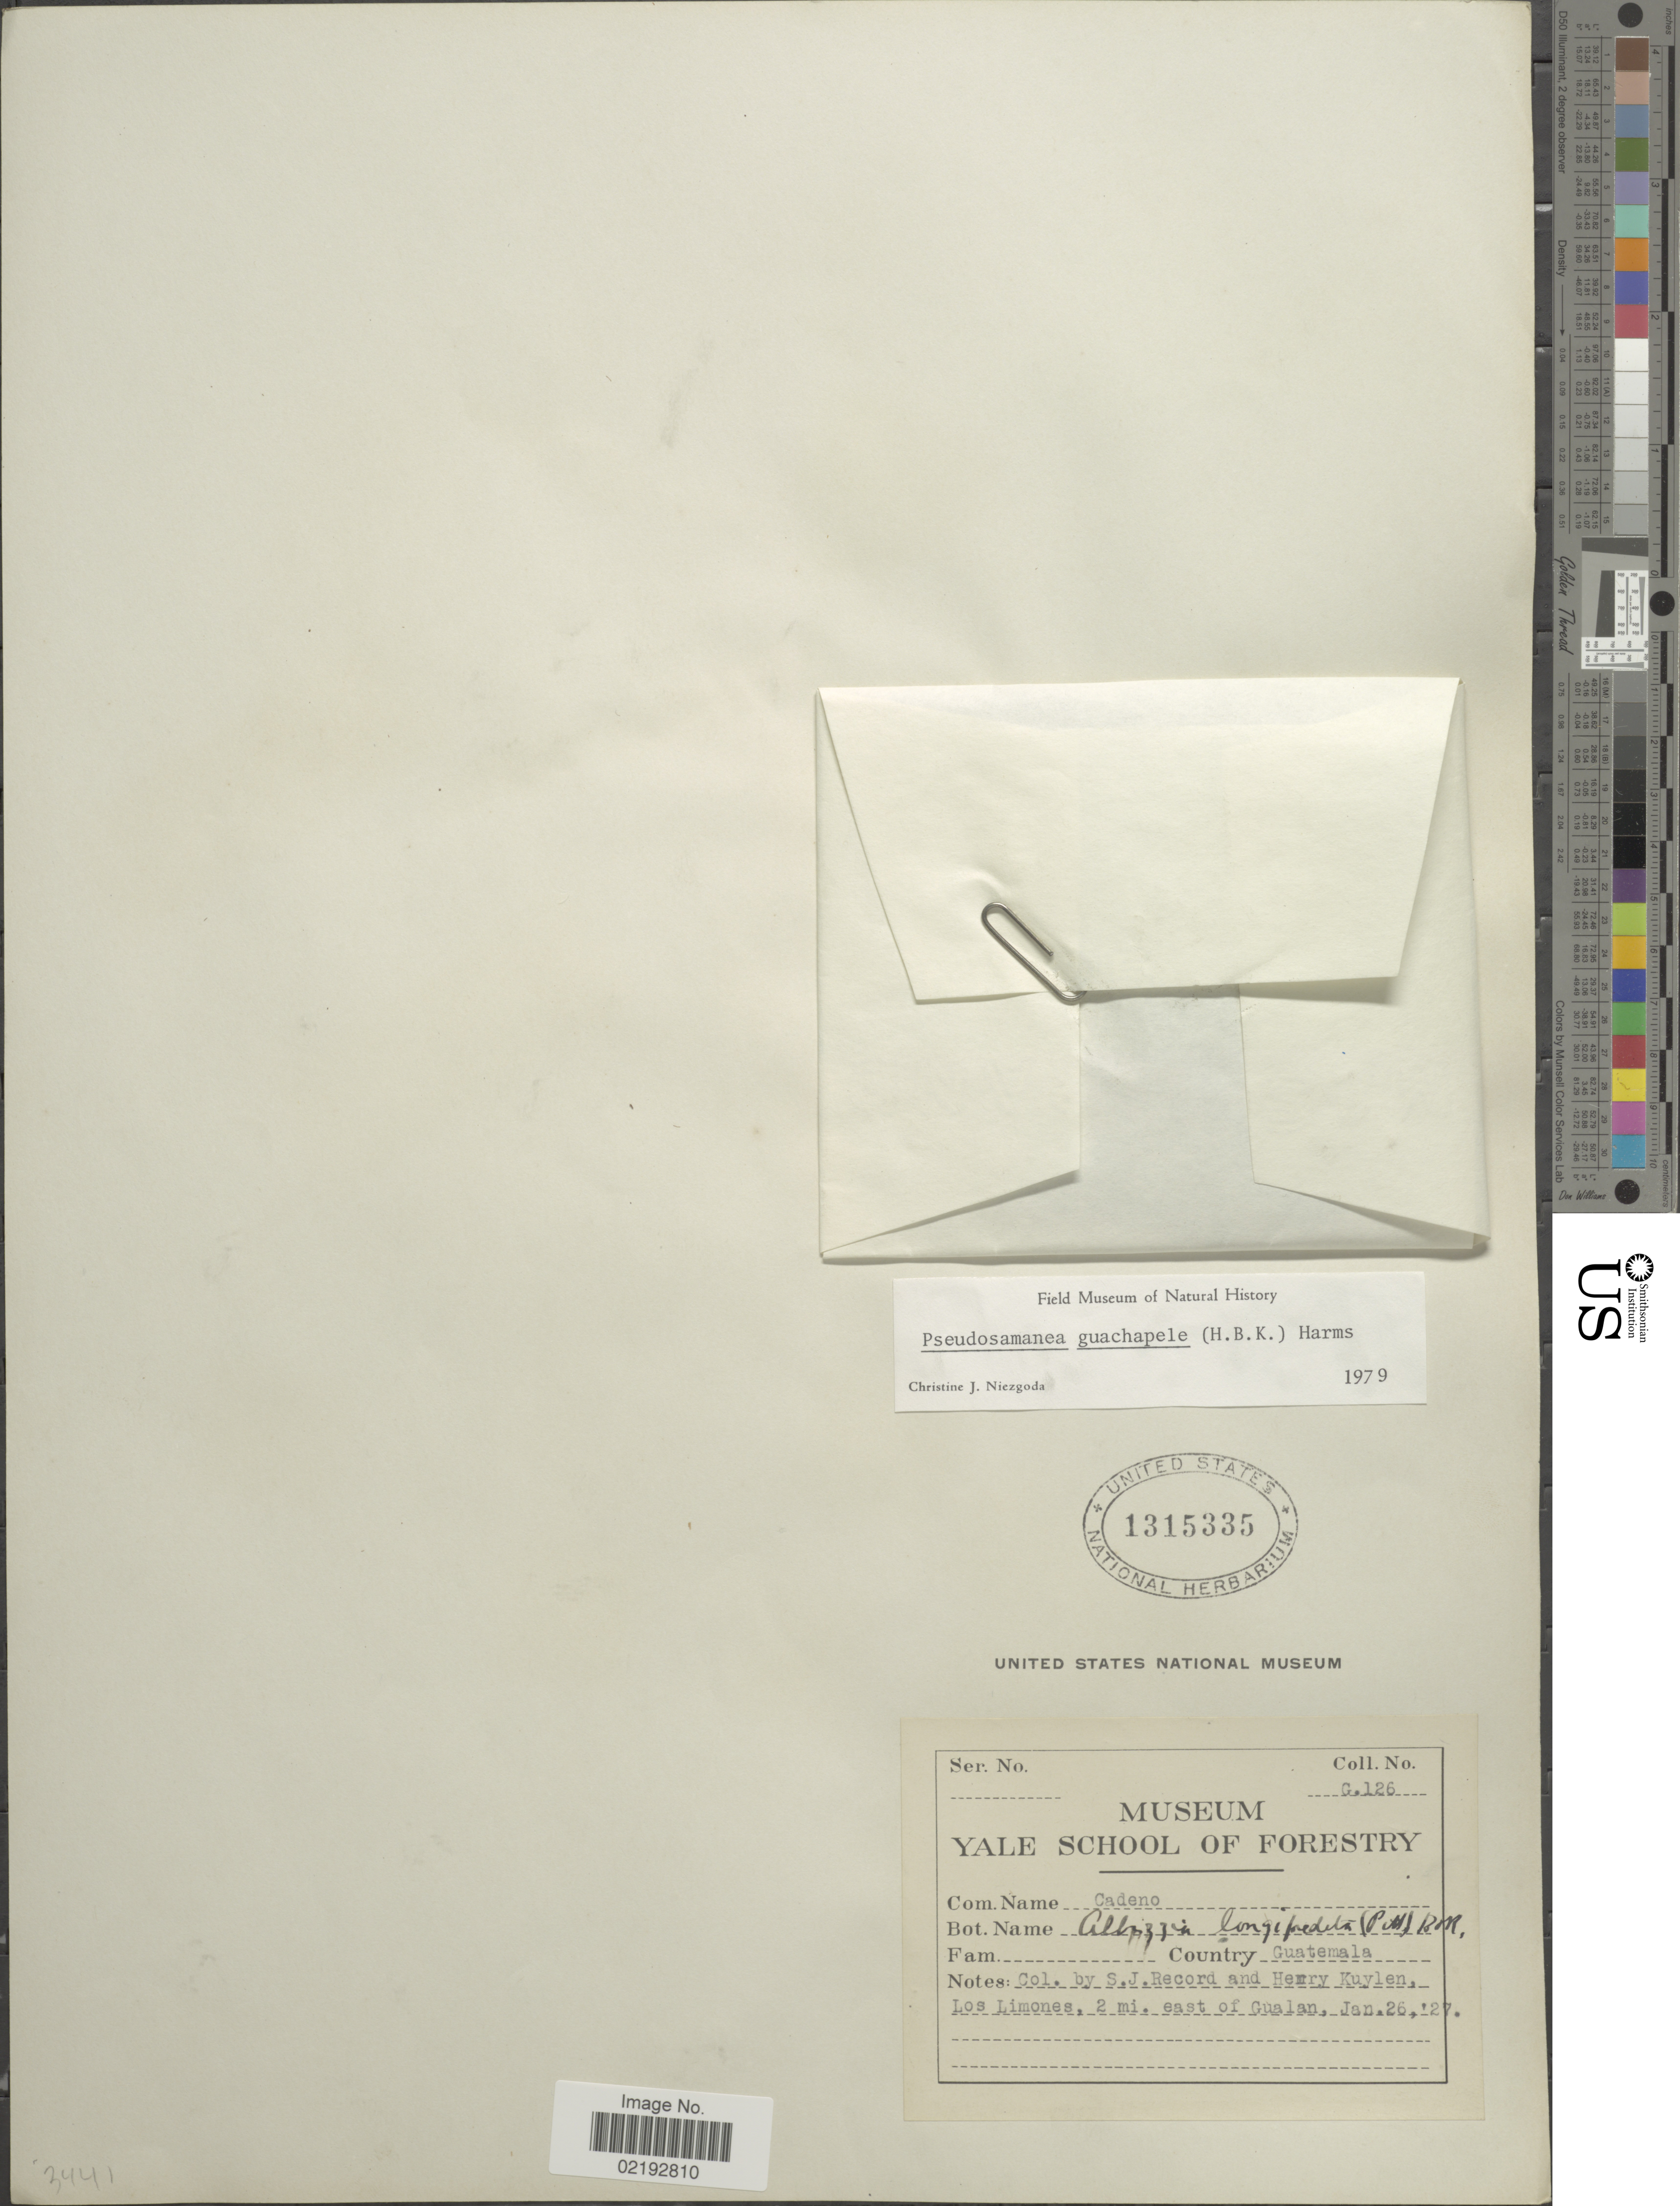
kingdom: Plantae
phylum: Tracheophyta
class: Magnoliopsida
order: Fabales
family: Fabaceae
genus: Pseudosamanea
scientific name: Pseudosamanea guachapele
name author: (Kunth) Harms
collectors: S. J. Record & H. Kuylen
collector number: G126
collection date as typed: Transcribed d/m/y: 26/1/27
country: Guatemala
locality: Los Limones, 2 mi east of Gualan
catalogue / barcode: US 1315335